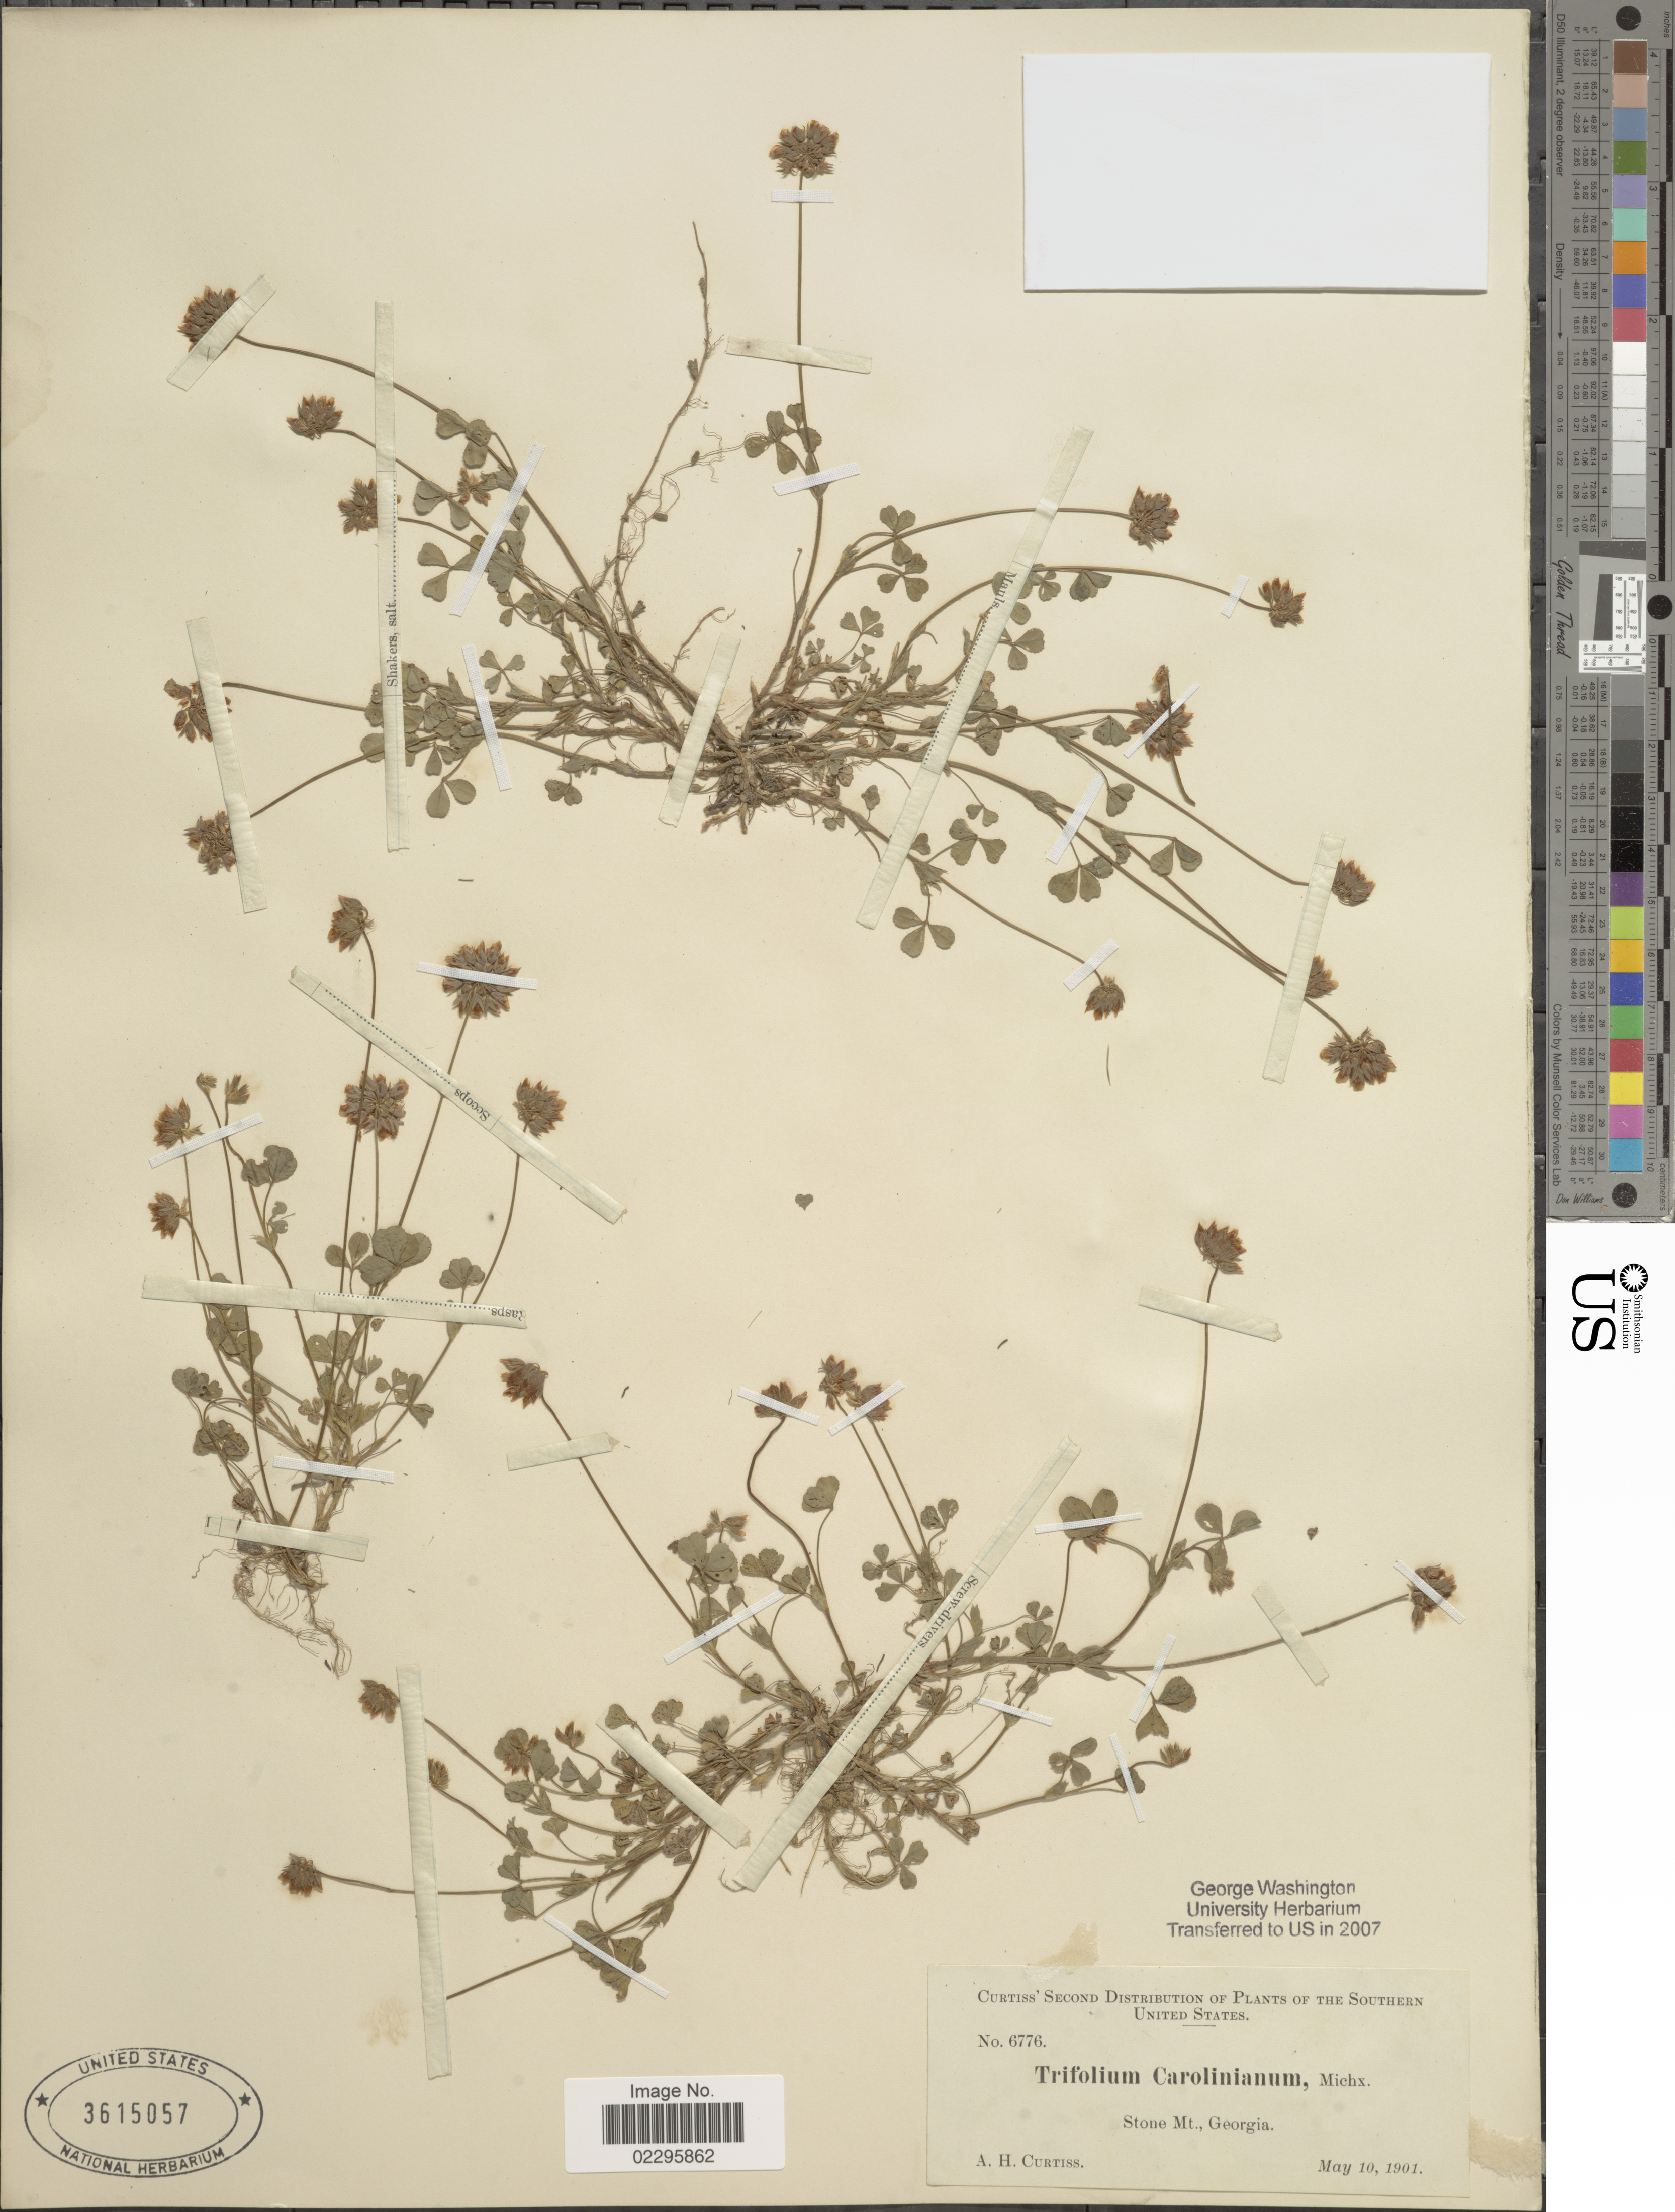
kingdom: Plantae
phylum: Tracheophyta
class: Magnoliopsida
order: Fabales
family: Fabaceae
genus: Trifolium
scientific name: Trifolium carolinianum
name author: Michx.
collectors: A. Curtis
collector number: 6776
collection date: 1901-05-10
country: United States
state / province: Georgia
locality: Southern United States, Stone Mt.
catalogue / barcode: US 3615057